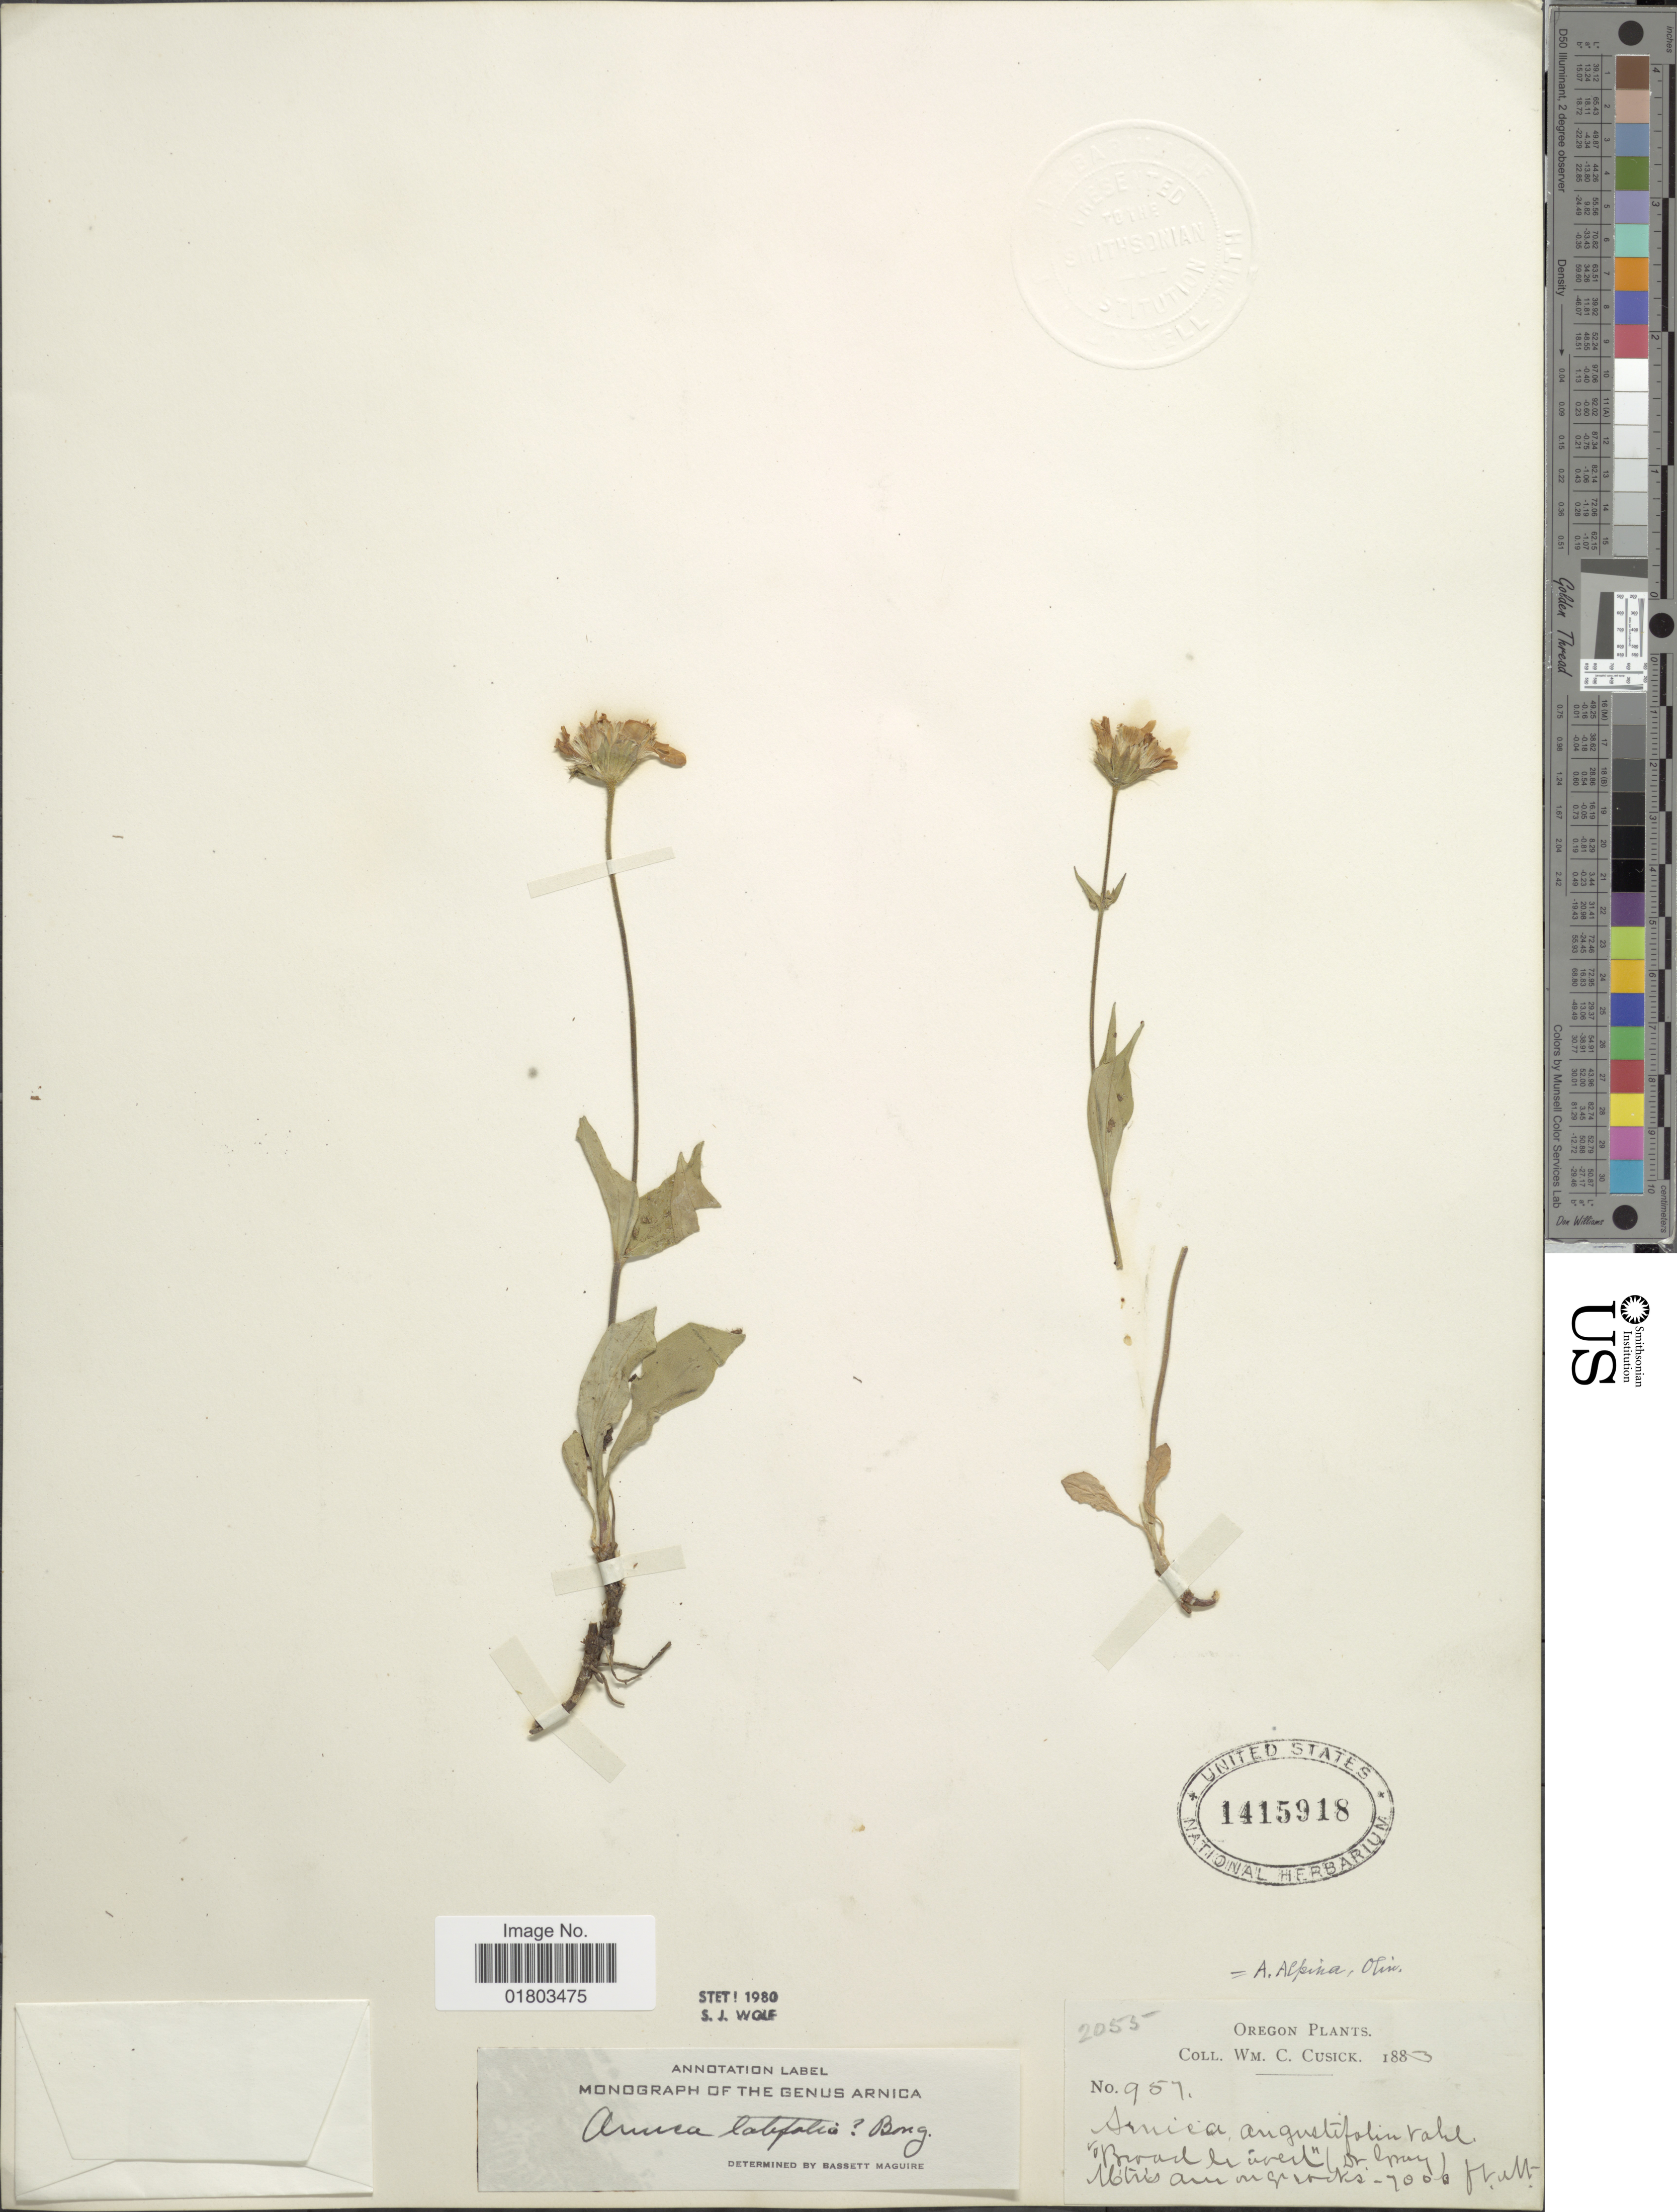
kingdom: Plantae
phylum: Tracheophyta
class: Magnoliopsida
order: Asterales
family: Asteraceae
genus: Arnica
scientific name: Arnica latifolia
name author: Bong.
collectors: W. C. Cusick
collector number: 957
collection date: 1883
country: United States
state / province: Oregon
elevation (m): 2134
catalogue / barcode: US 1415918